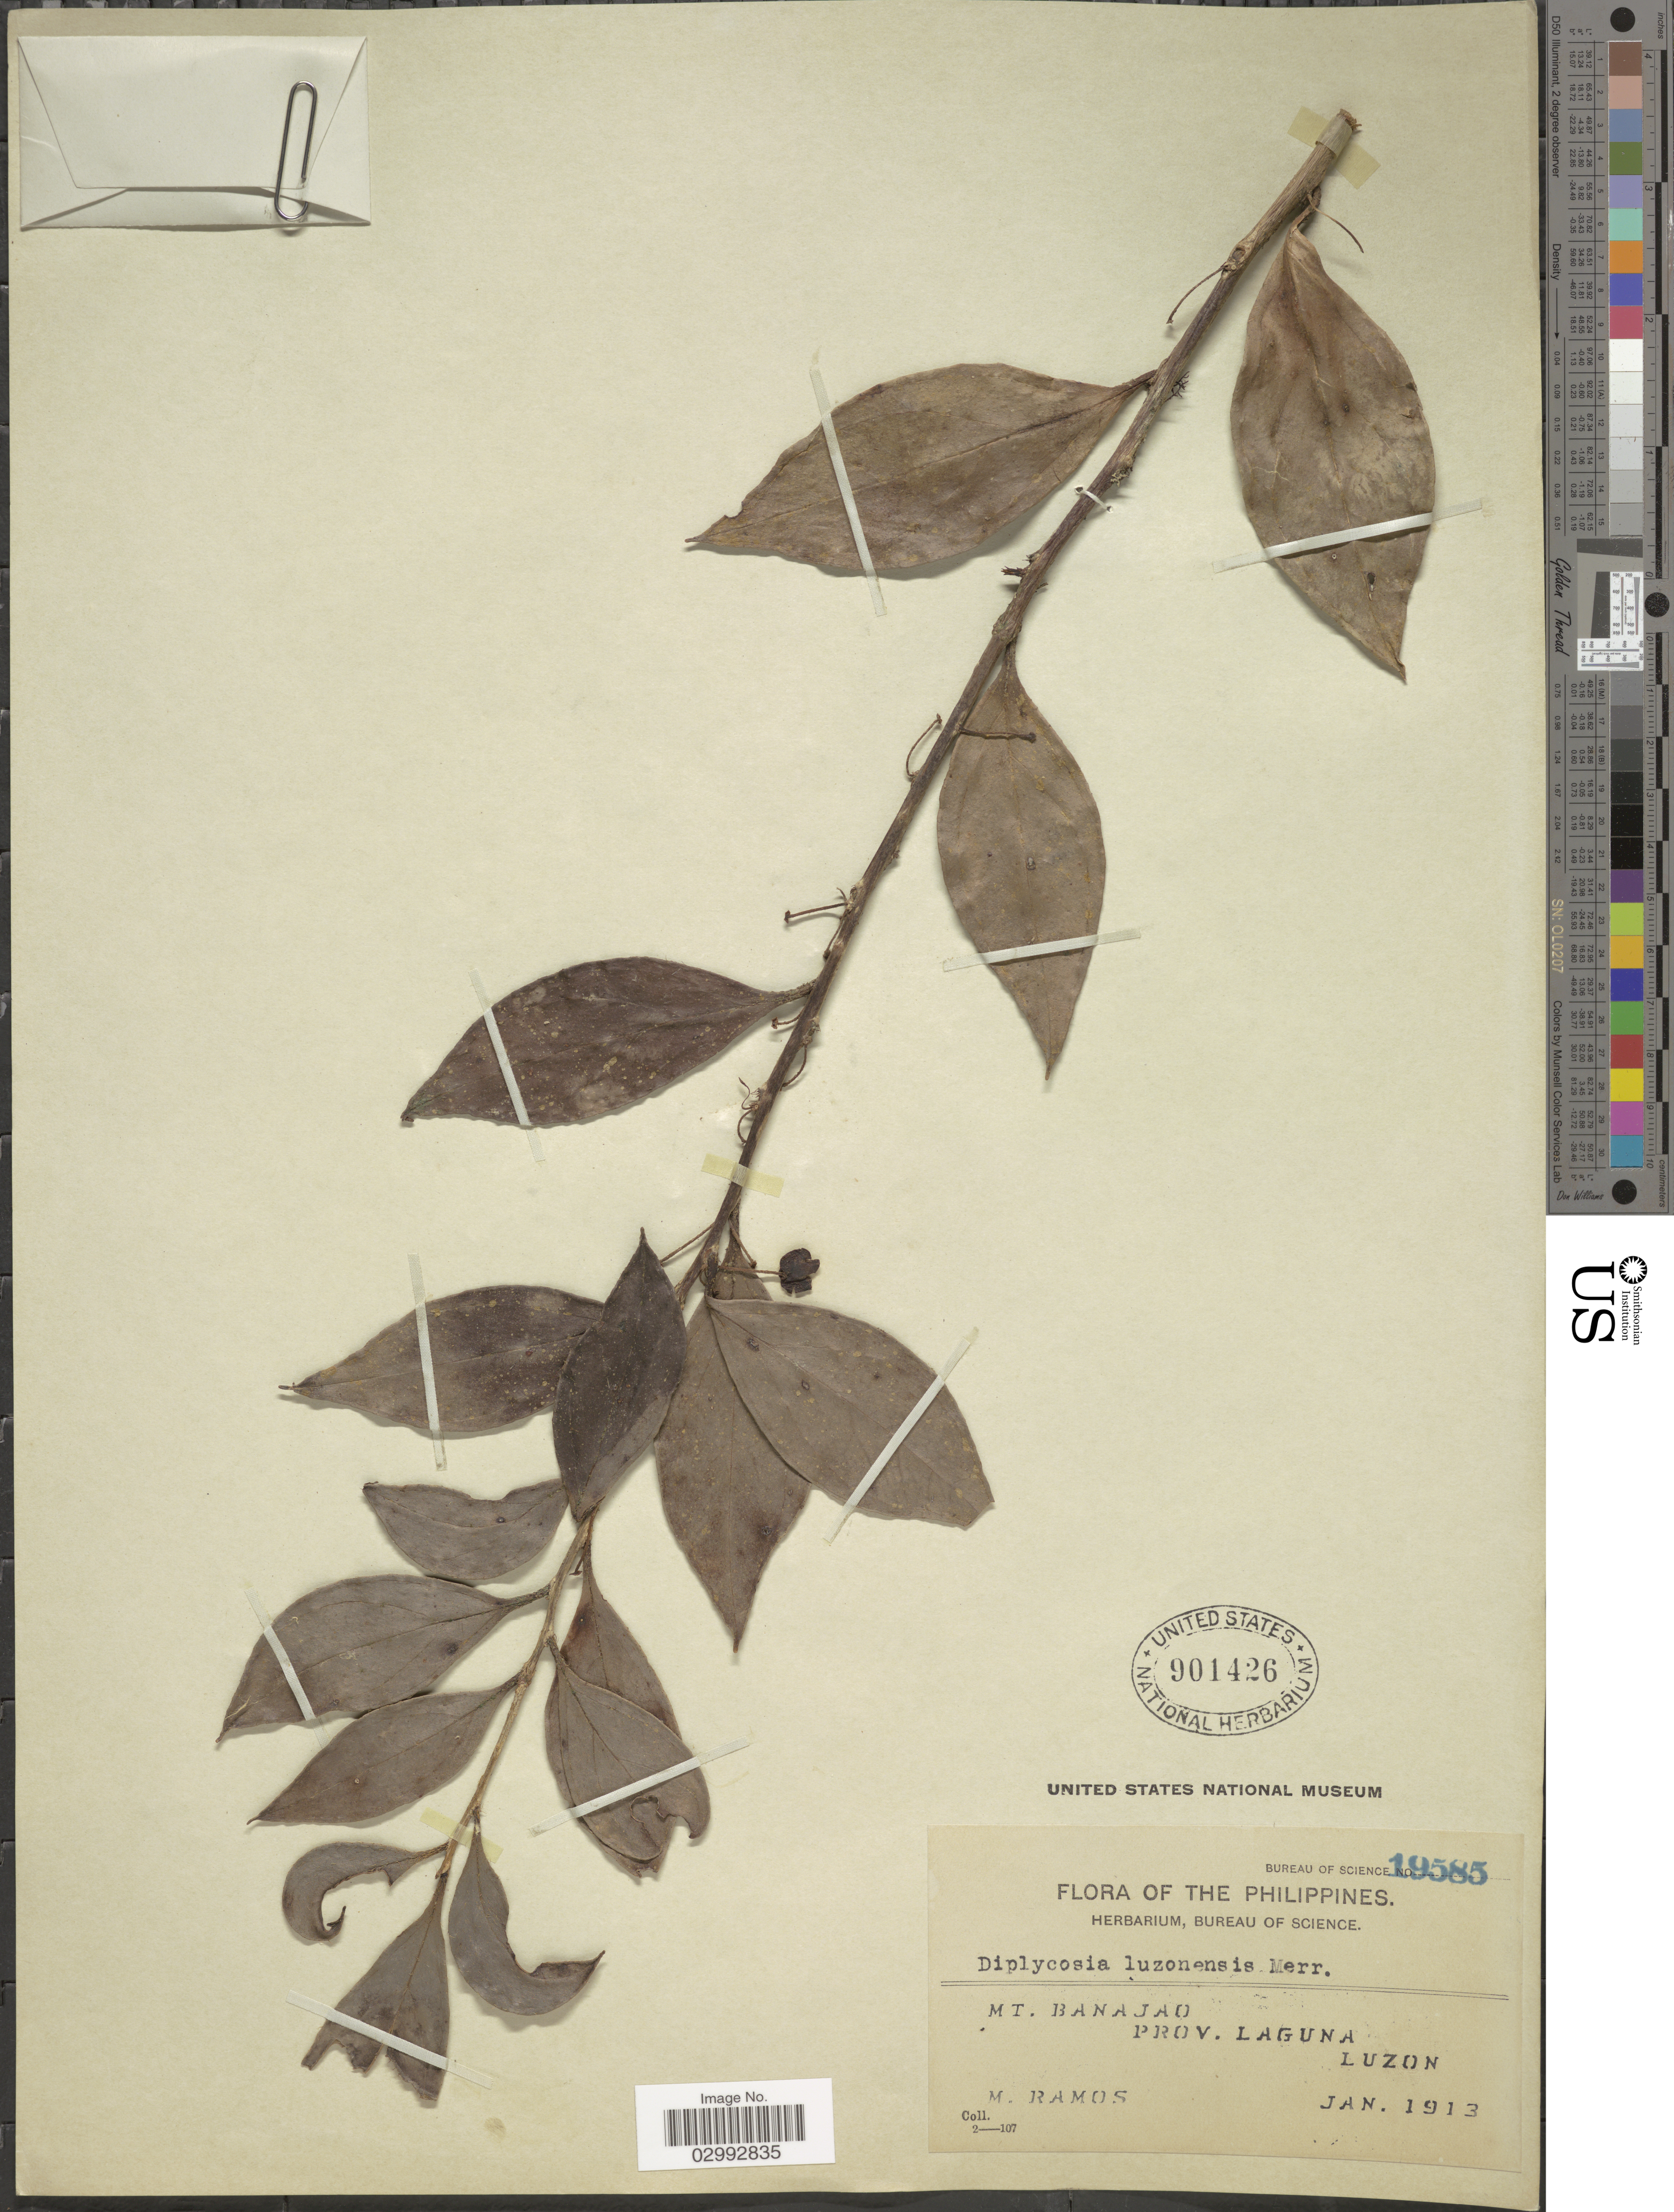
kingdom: Plantae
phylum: Tracheophyta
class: Magnoliopsida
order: Ericales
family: Ericaceae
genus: Gaultheria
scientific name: Gaultheria sp.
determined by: Tamayo, Maverick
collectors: M. Ramos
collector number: Bureau of Science 19585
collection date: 1913-01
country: Philippines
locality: Mt. Banajao, Prov. Laguna, Luzon.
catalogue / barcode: US 901426